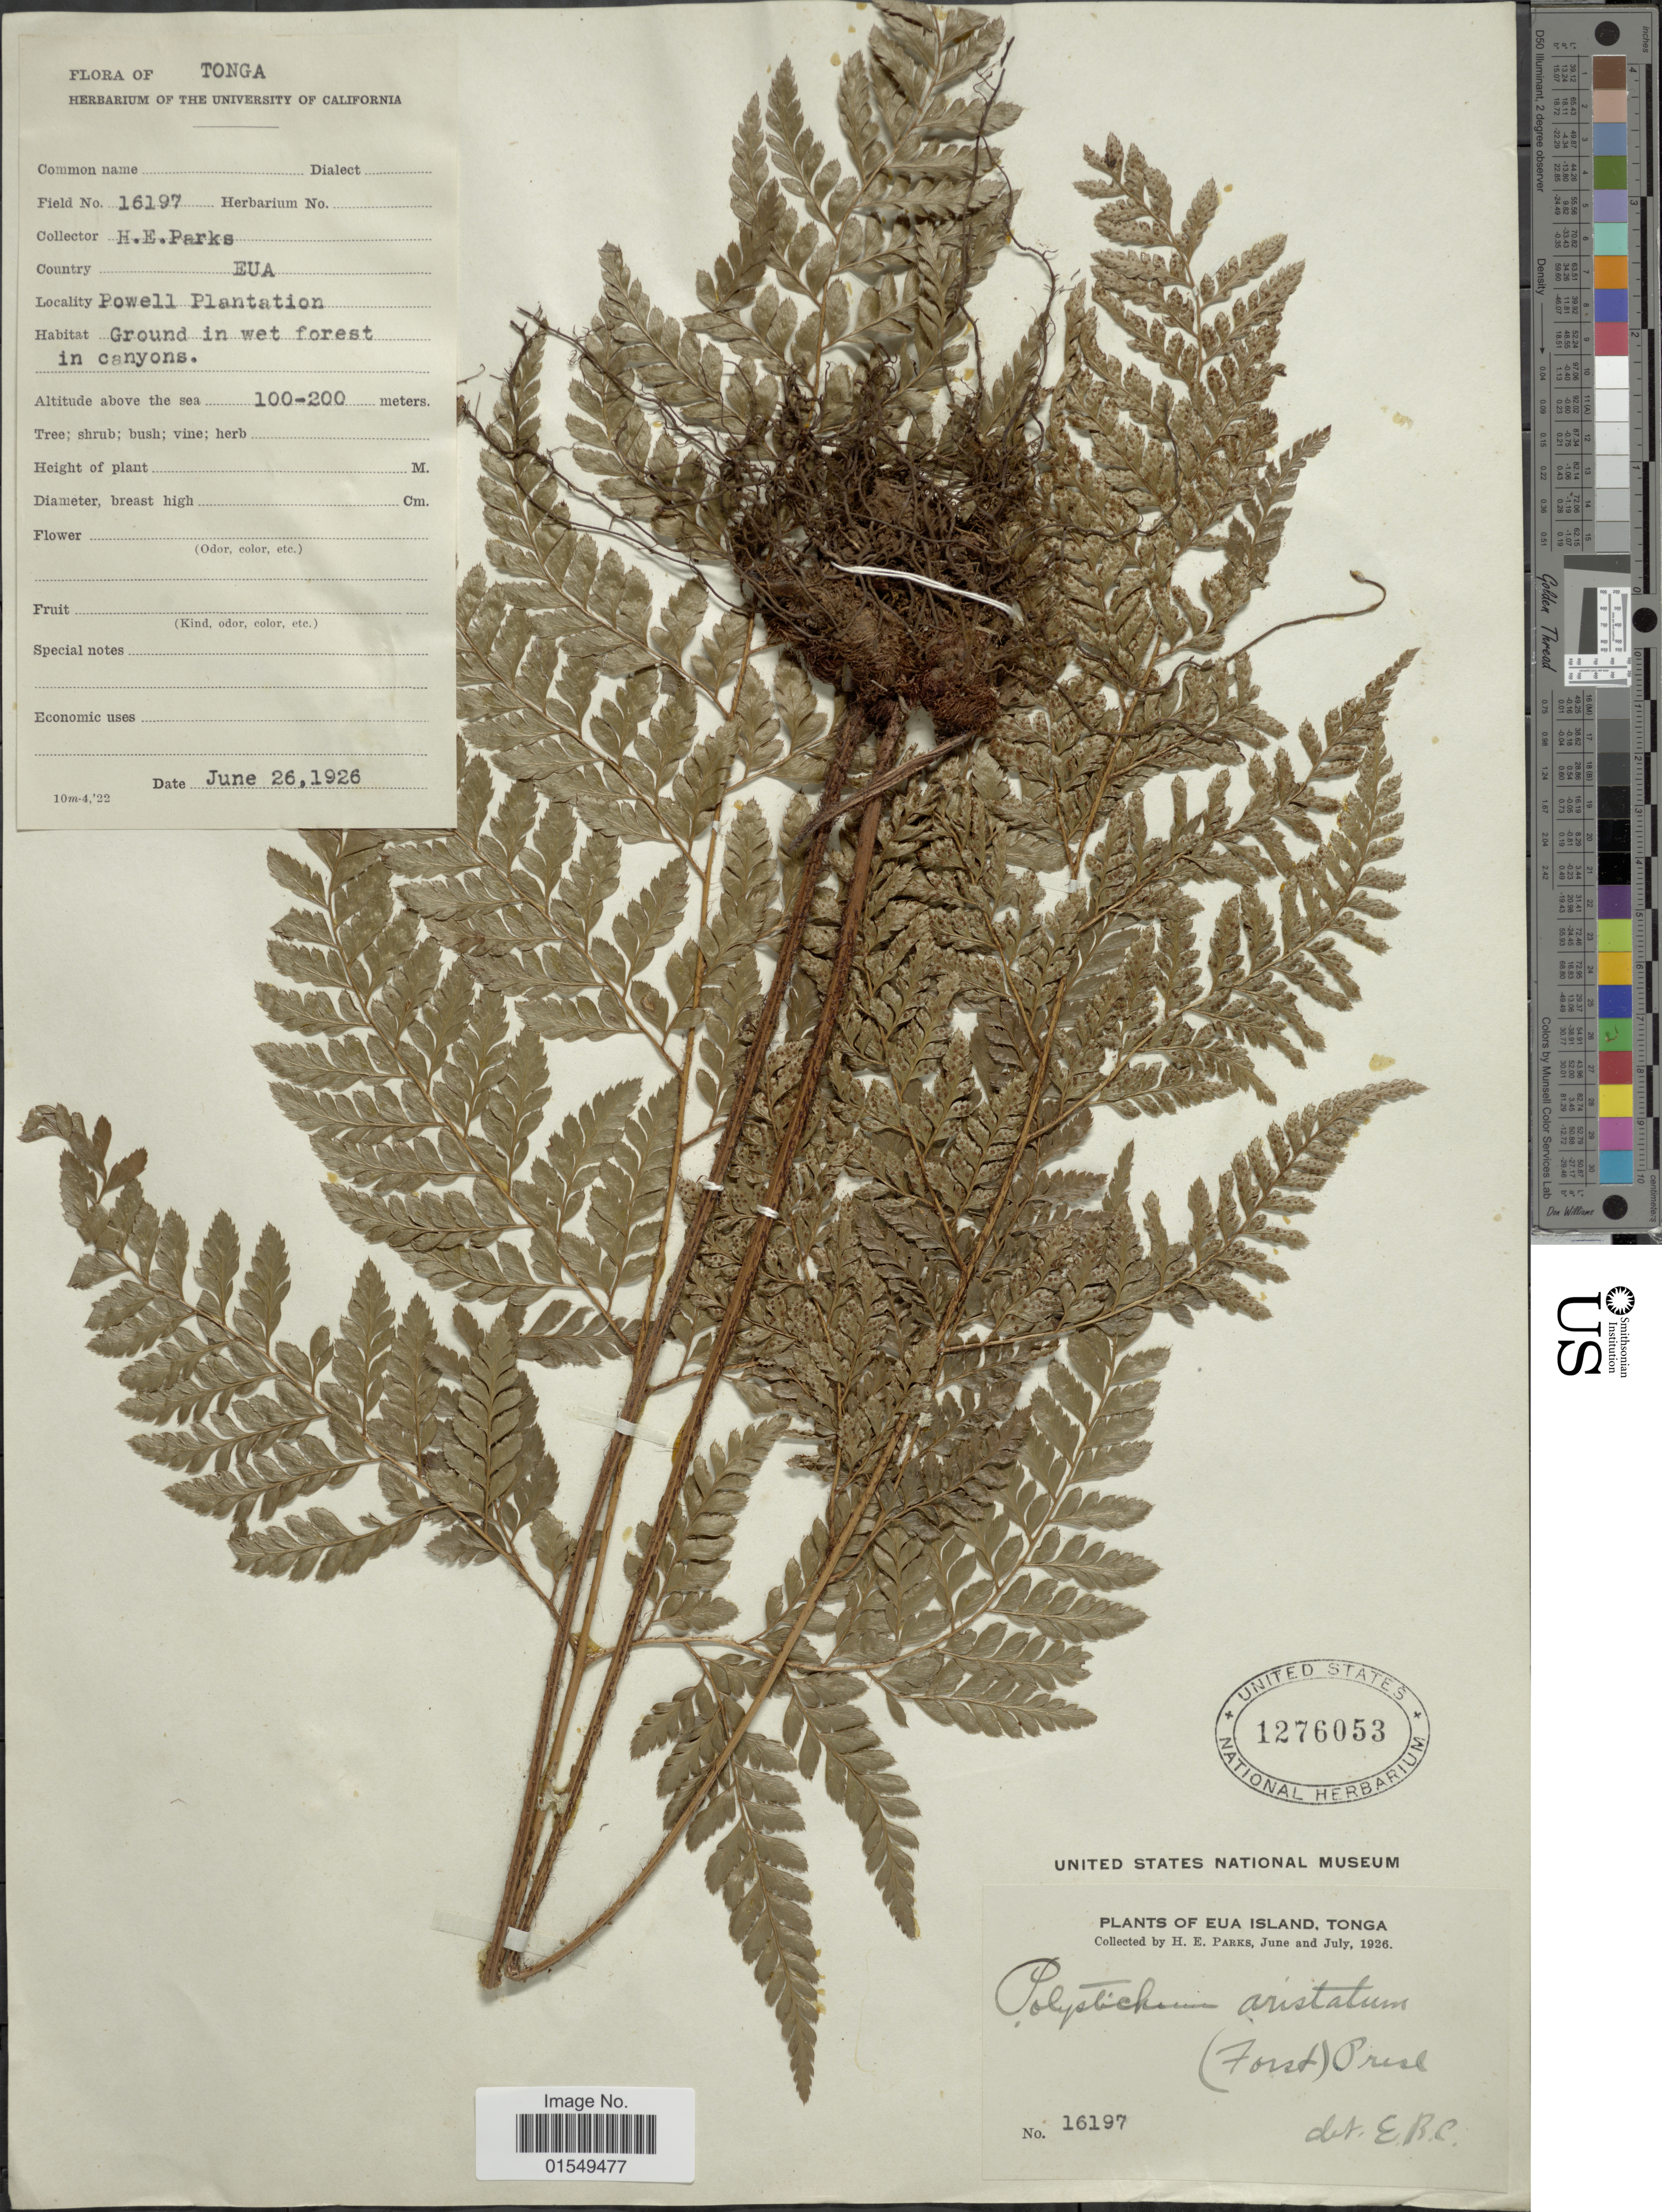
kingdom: Plantae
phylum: Tracheophyta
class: Polypodiopsida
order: Polypodiales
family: Dryopteridaceae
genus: Arachniodes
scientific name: Arachniodes aristata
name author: (G. Forst.) Tindale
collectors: H. Park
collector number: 16197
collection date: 1926-06-26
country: Tonga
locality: Country Eua, Powell Plantation, Eua Island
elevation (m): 100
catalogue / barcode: US 1276053